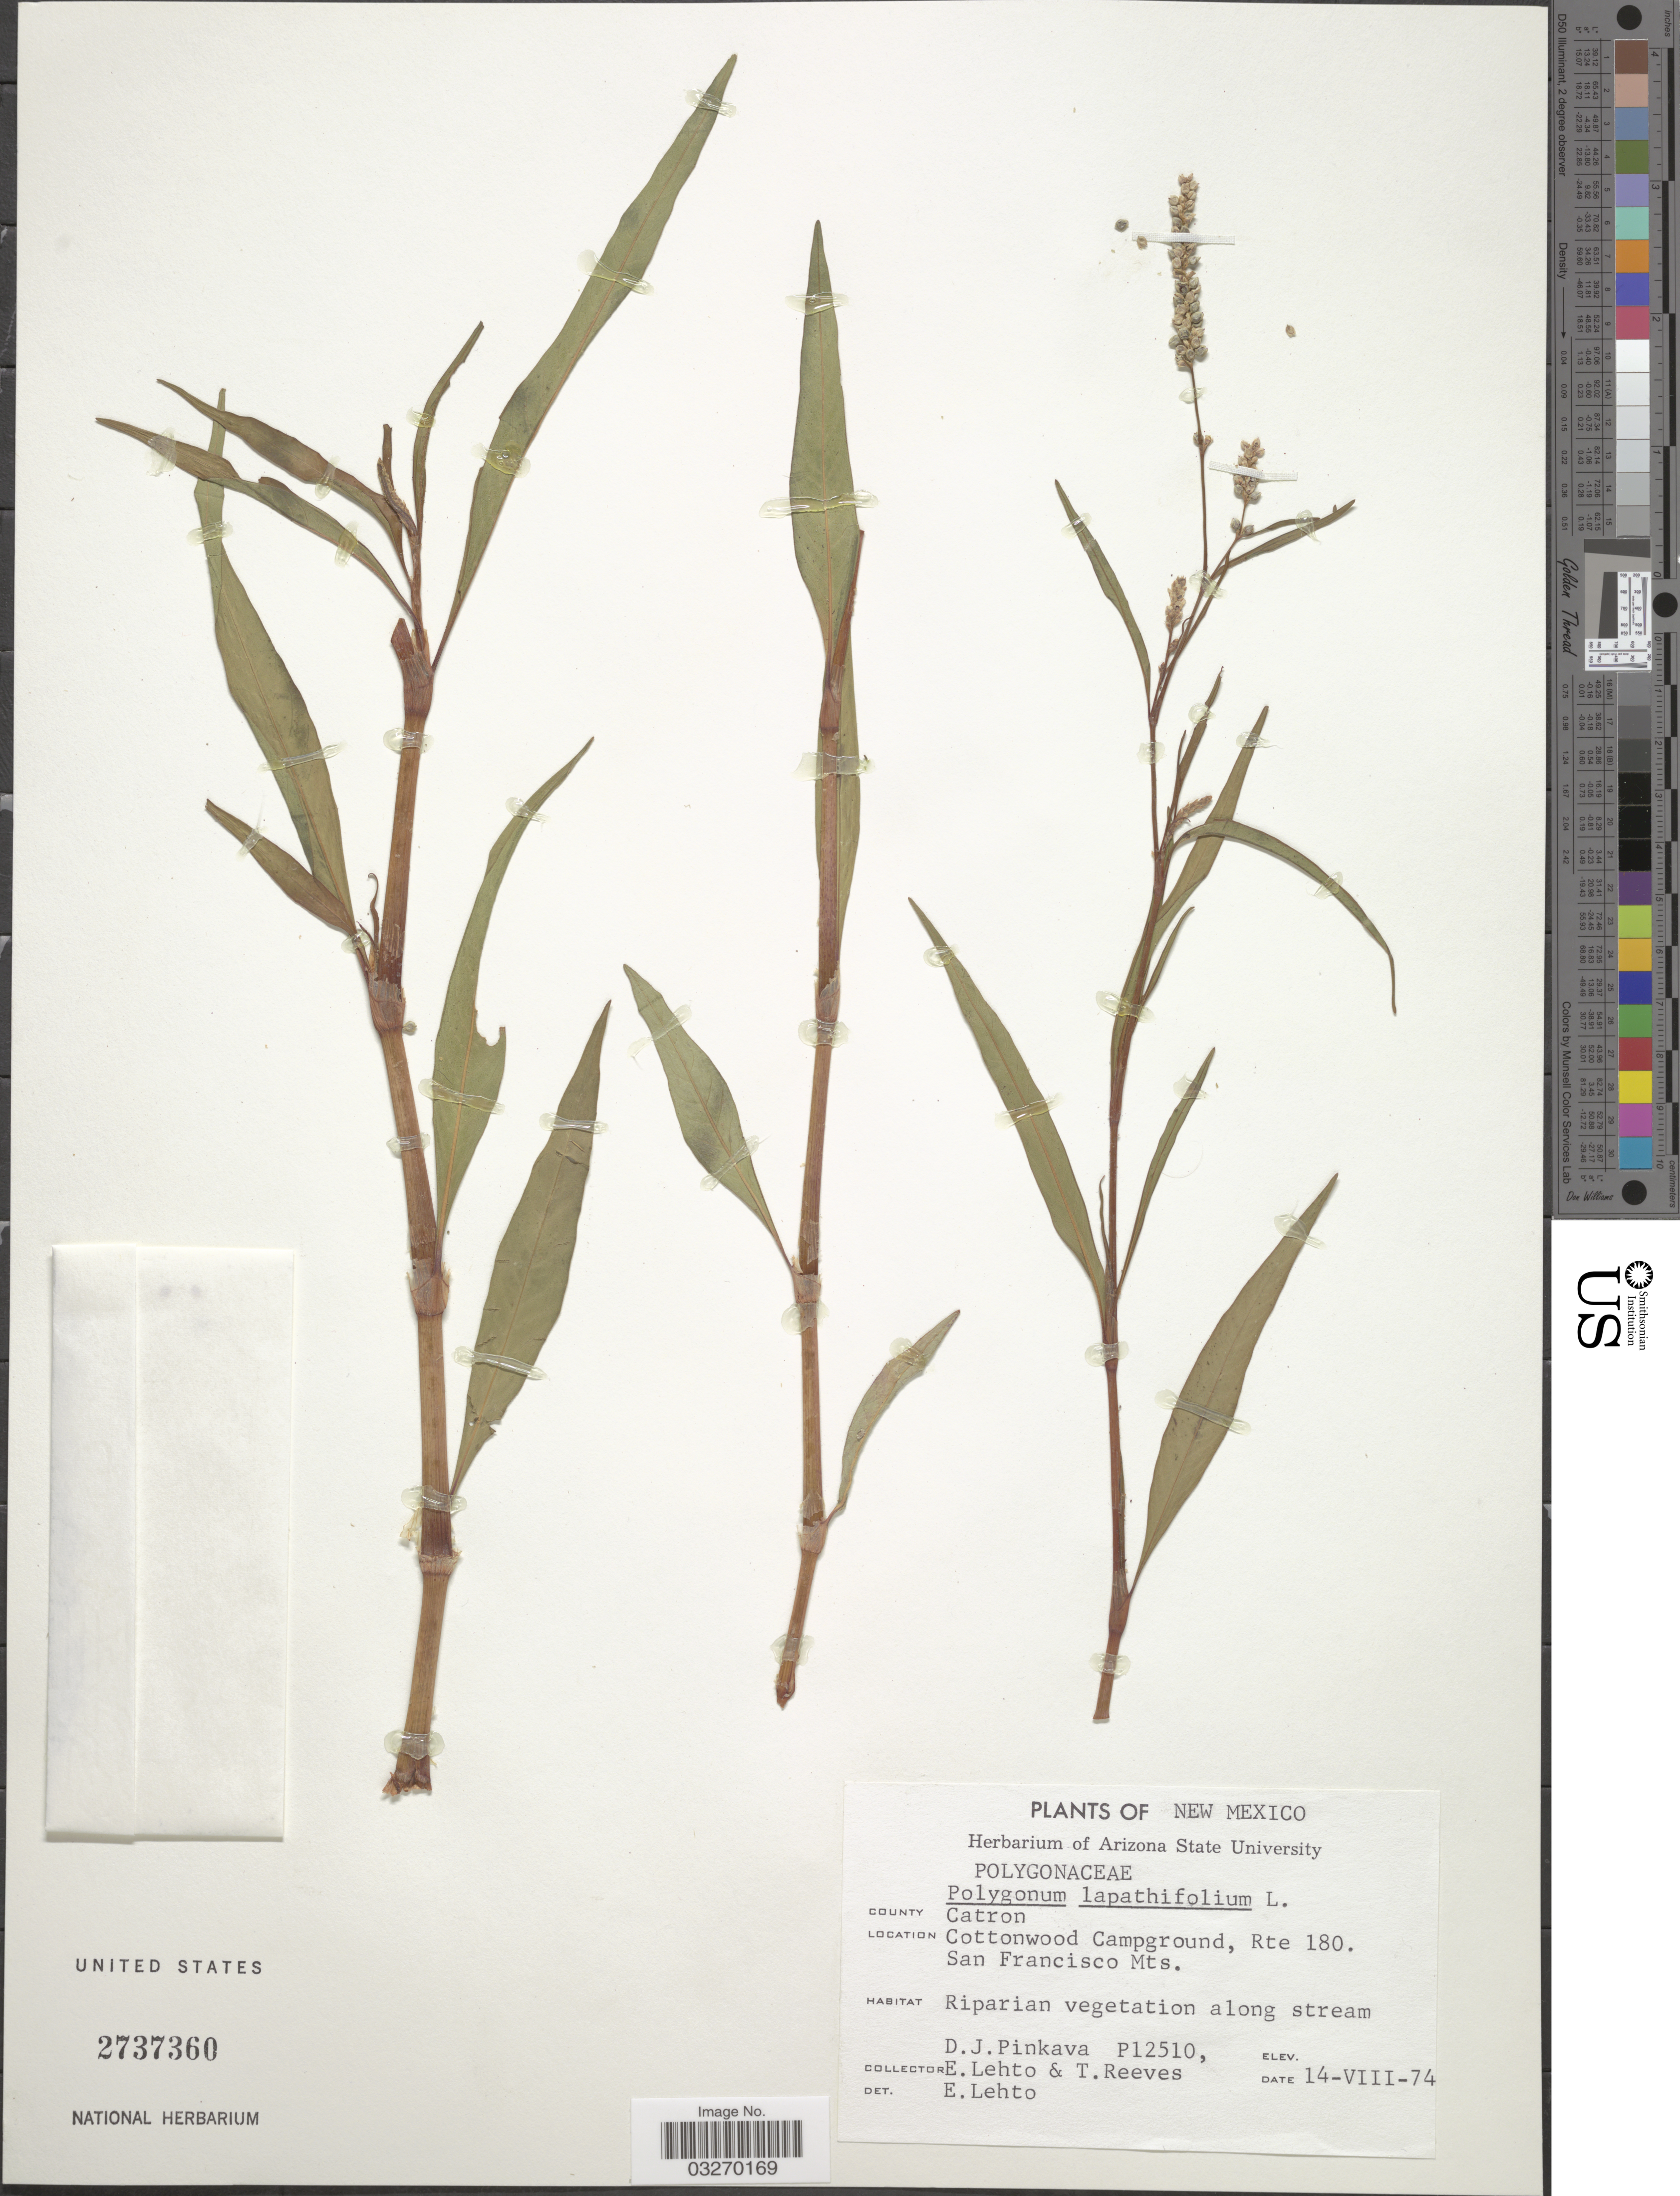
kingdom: Plantae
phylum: Tracheophyta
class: Magnoliopsida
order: Caryophyllales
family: Polygonaceae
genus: Persicaria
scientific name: Persicaria lapathifolia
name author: (L.) Delarbre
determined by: Atha, D. E.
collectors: D. J. Pinkava, E. Lehto & T. Reeves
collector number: P12510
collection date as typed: Transcribed d/m/y: 14/8/74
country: United States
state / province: New Mexico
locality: County Catron. Cottonwood Campground, Rte 180. San Francisco Mts.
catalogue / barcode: US 2737360